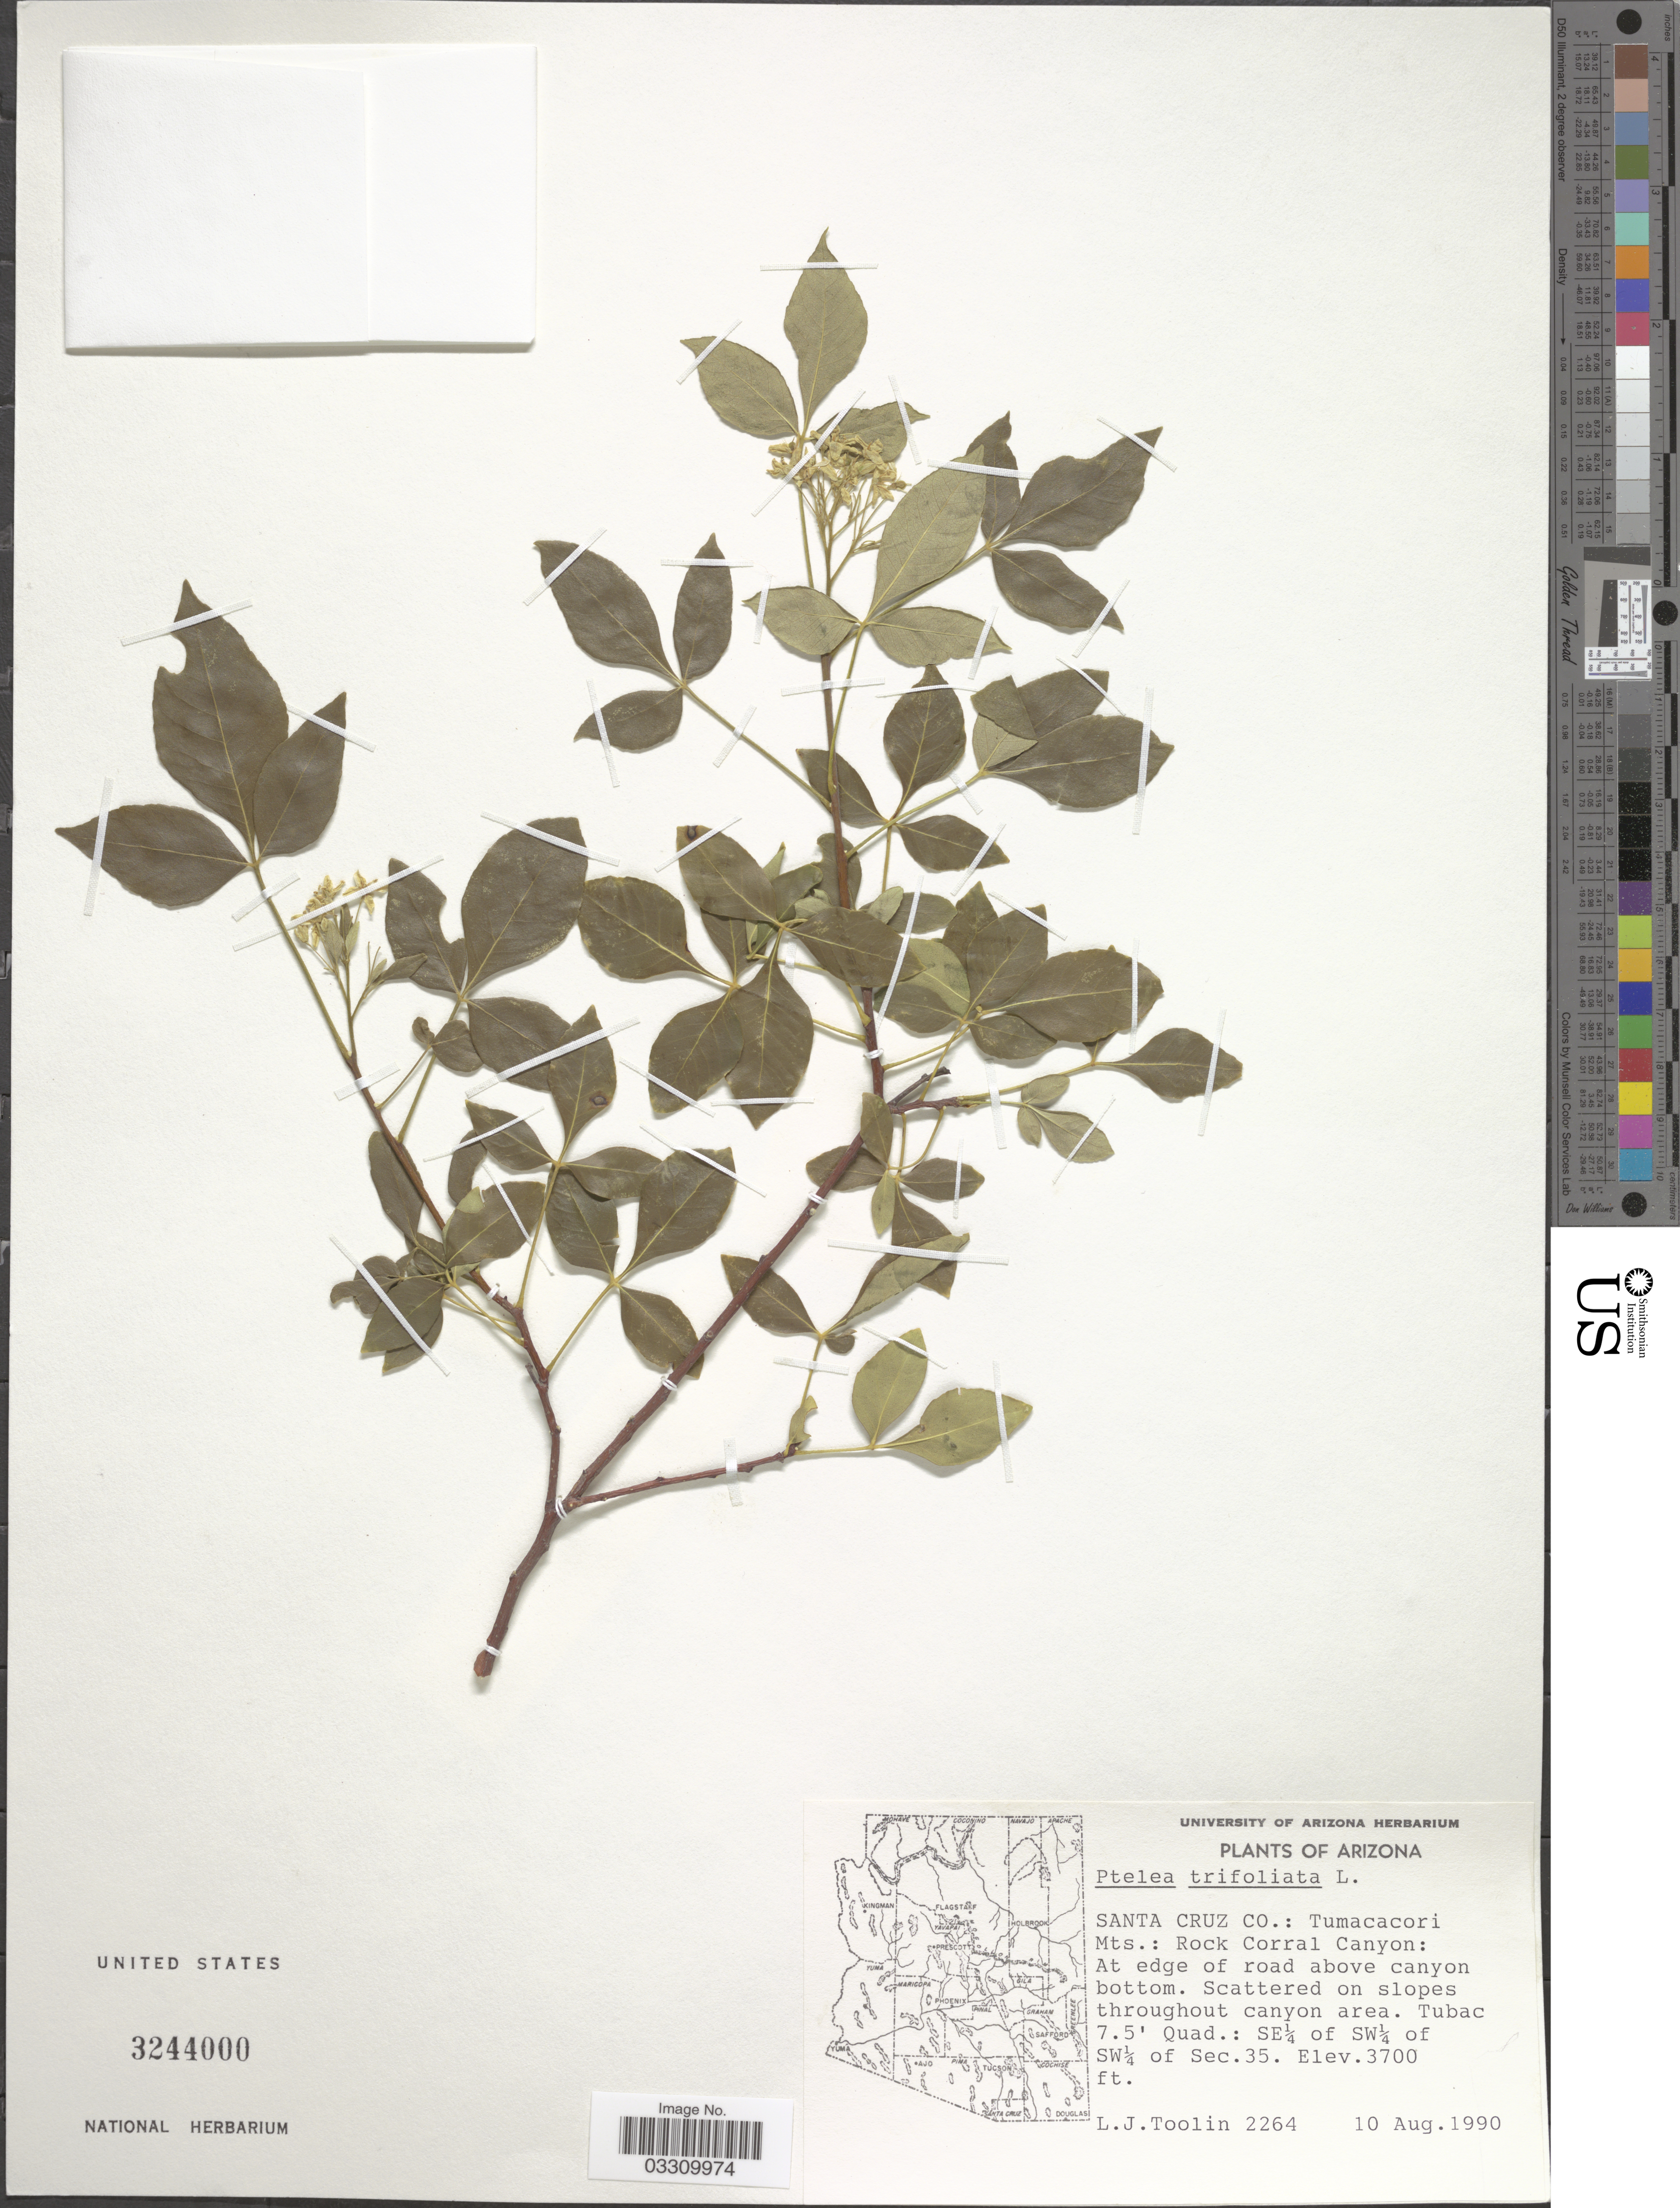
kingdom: Plantae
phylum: Tracheophyta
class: Magnoliopsida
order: Sapindales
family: Rutaceae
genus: Ptelea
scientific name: Ptelea trifoliata subsp. trifoliata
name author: L.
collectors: L. J. Toolin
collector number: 2264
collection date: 1990-08-10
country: United States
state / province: Arizona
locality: Santa Cruz Co.: Tumacacori Mts.: Rock Corral Canyon: At edge of road above canyon bottom. Tubac 7.5' Quad.: SE¼ of SW¼ of SW¼ of Sec.35.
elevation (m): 1128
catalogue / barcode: US 3244000